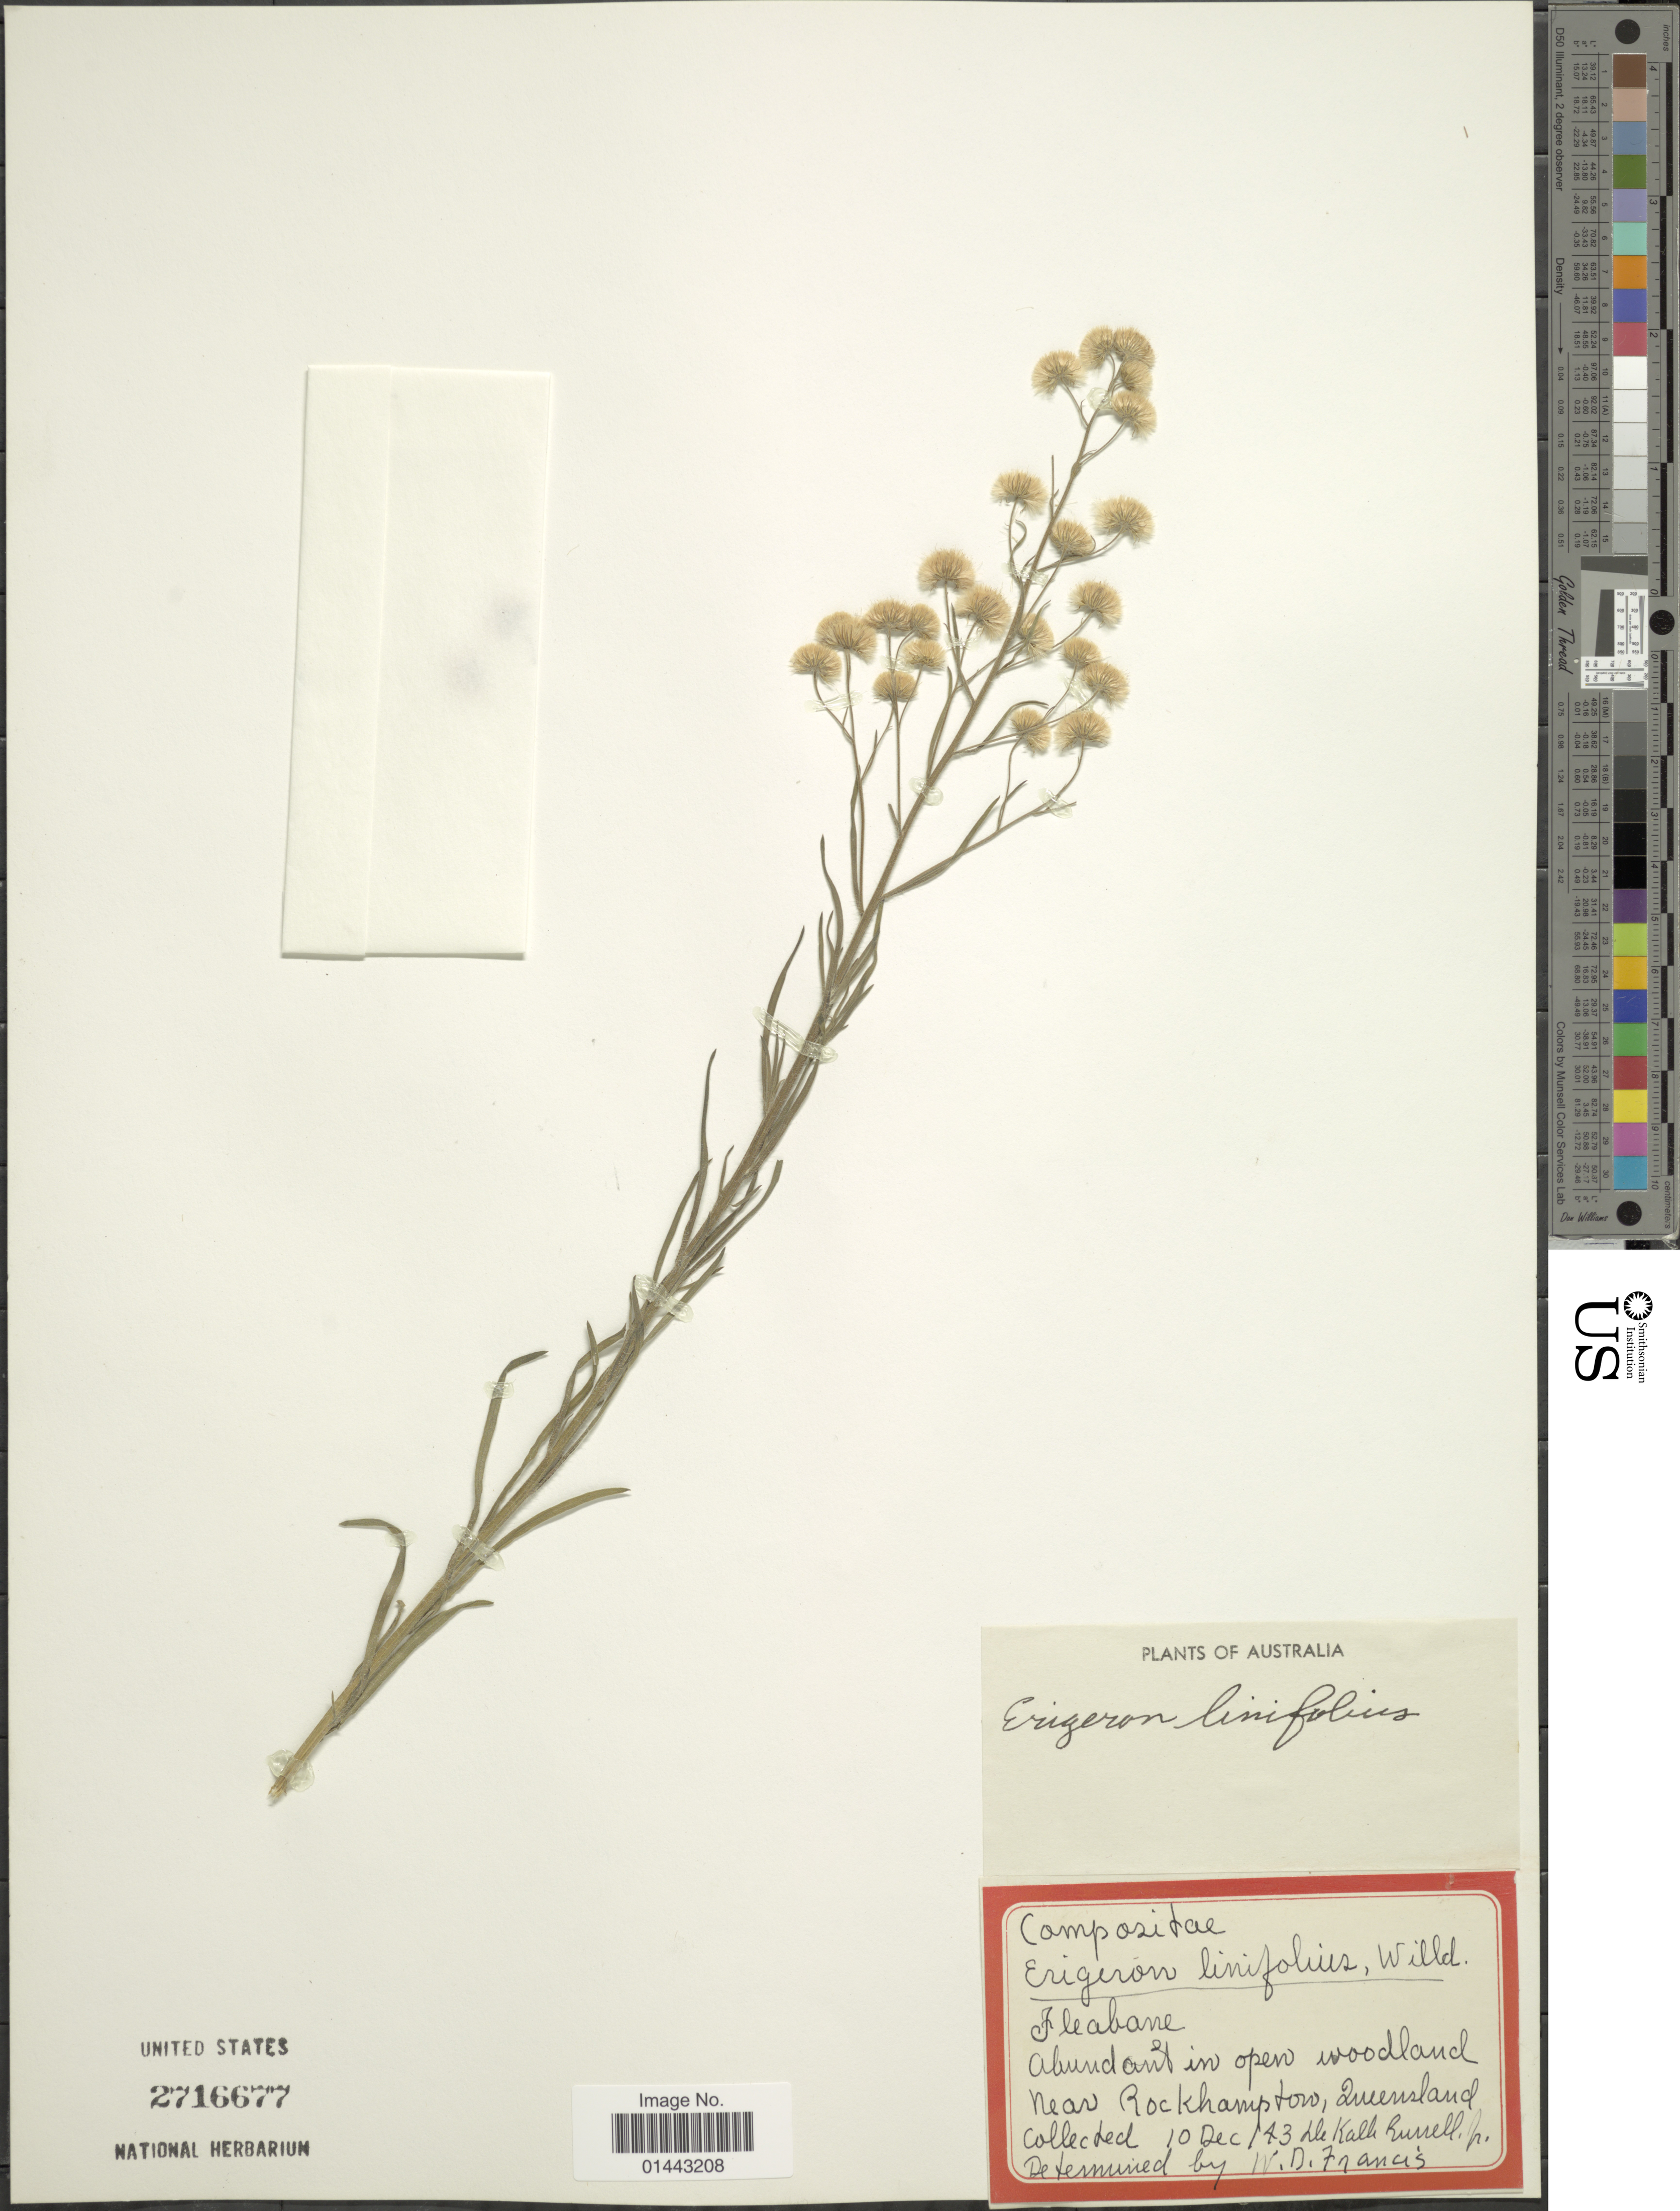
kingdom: Plantae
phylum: Tracheophyta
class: Magnoliopsida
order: Asterales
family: Asteraceae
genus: Erigeron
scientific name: Erigeron bonariensis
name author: L.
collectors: D. K. Russell Jr.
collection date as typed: Transcribed d/m/y: 10/12/43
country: Australia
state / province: Queensland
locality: Abundant in open woodland near Rockhampton.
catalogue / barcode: US 2716677